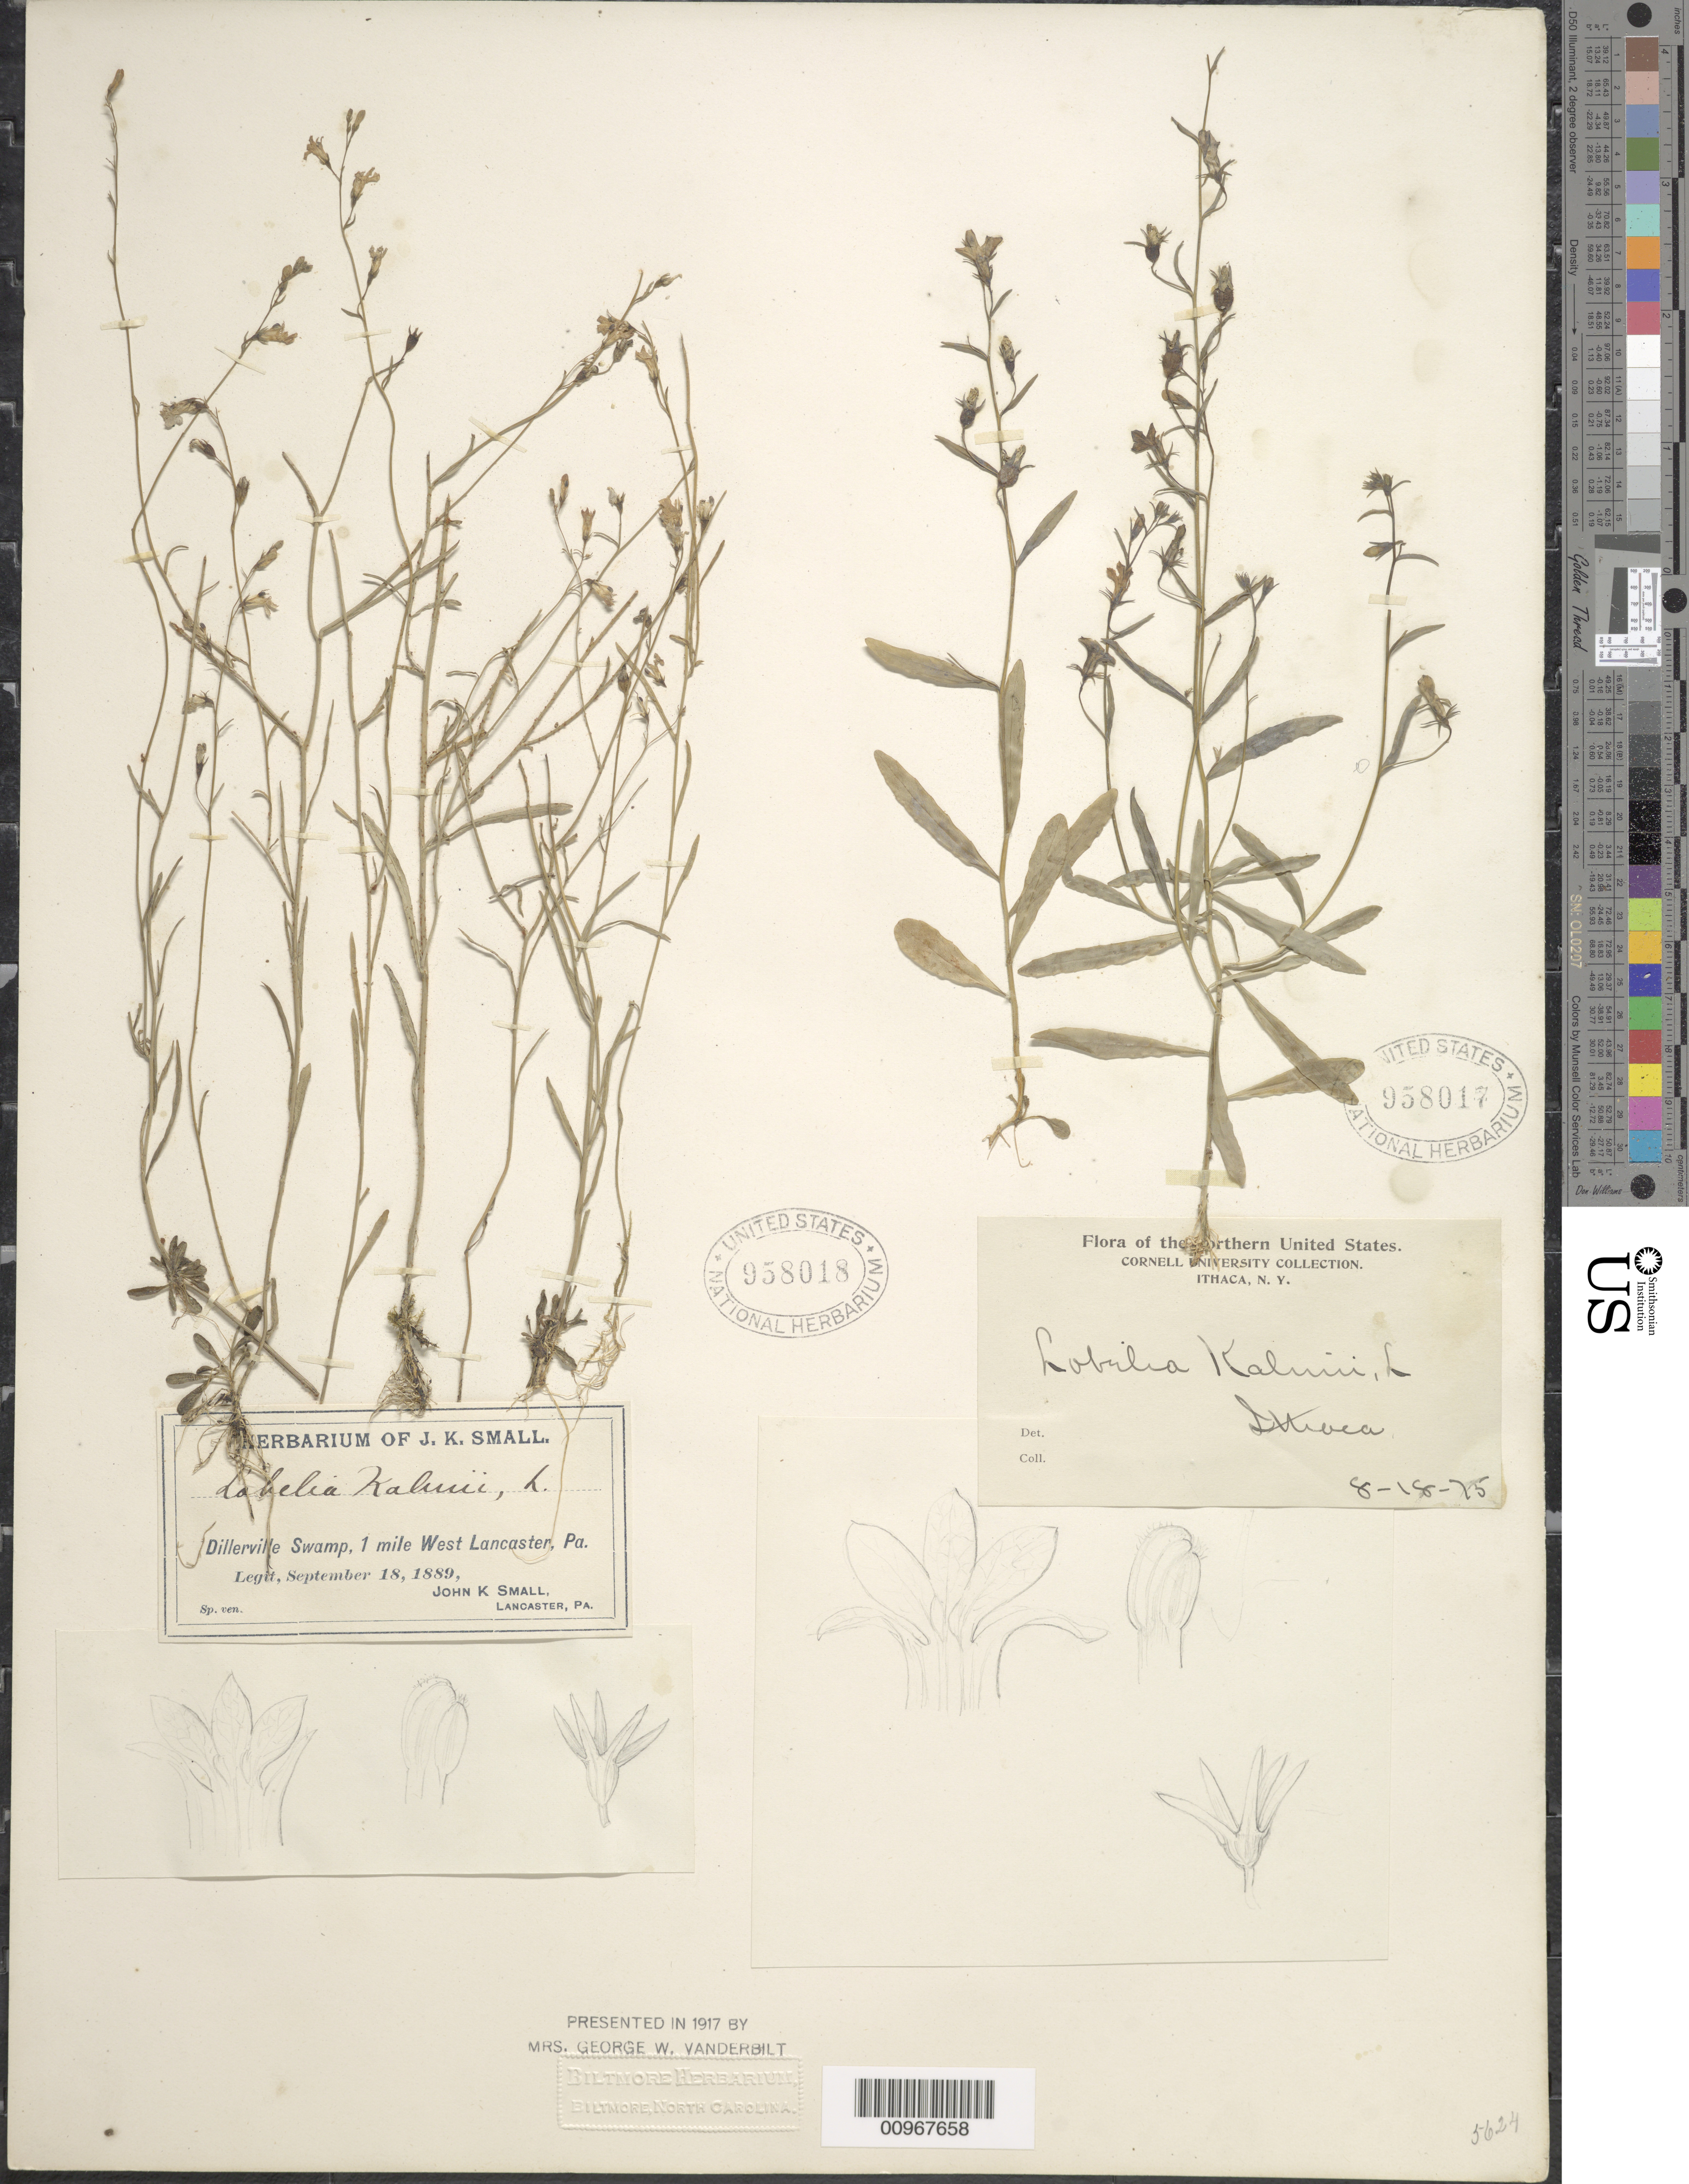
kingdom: Plantae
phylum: Tracheophyta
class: Magnoliopsida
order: Asterales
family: Campanulaceae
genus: Lobelia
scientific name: Lobelia kalmii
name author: L.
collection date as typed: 8-18-75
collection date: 1875-08-18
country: United States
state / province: New York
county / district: Cayuga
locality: Ithaca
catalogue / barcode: US 958017-2